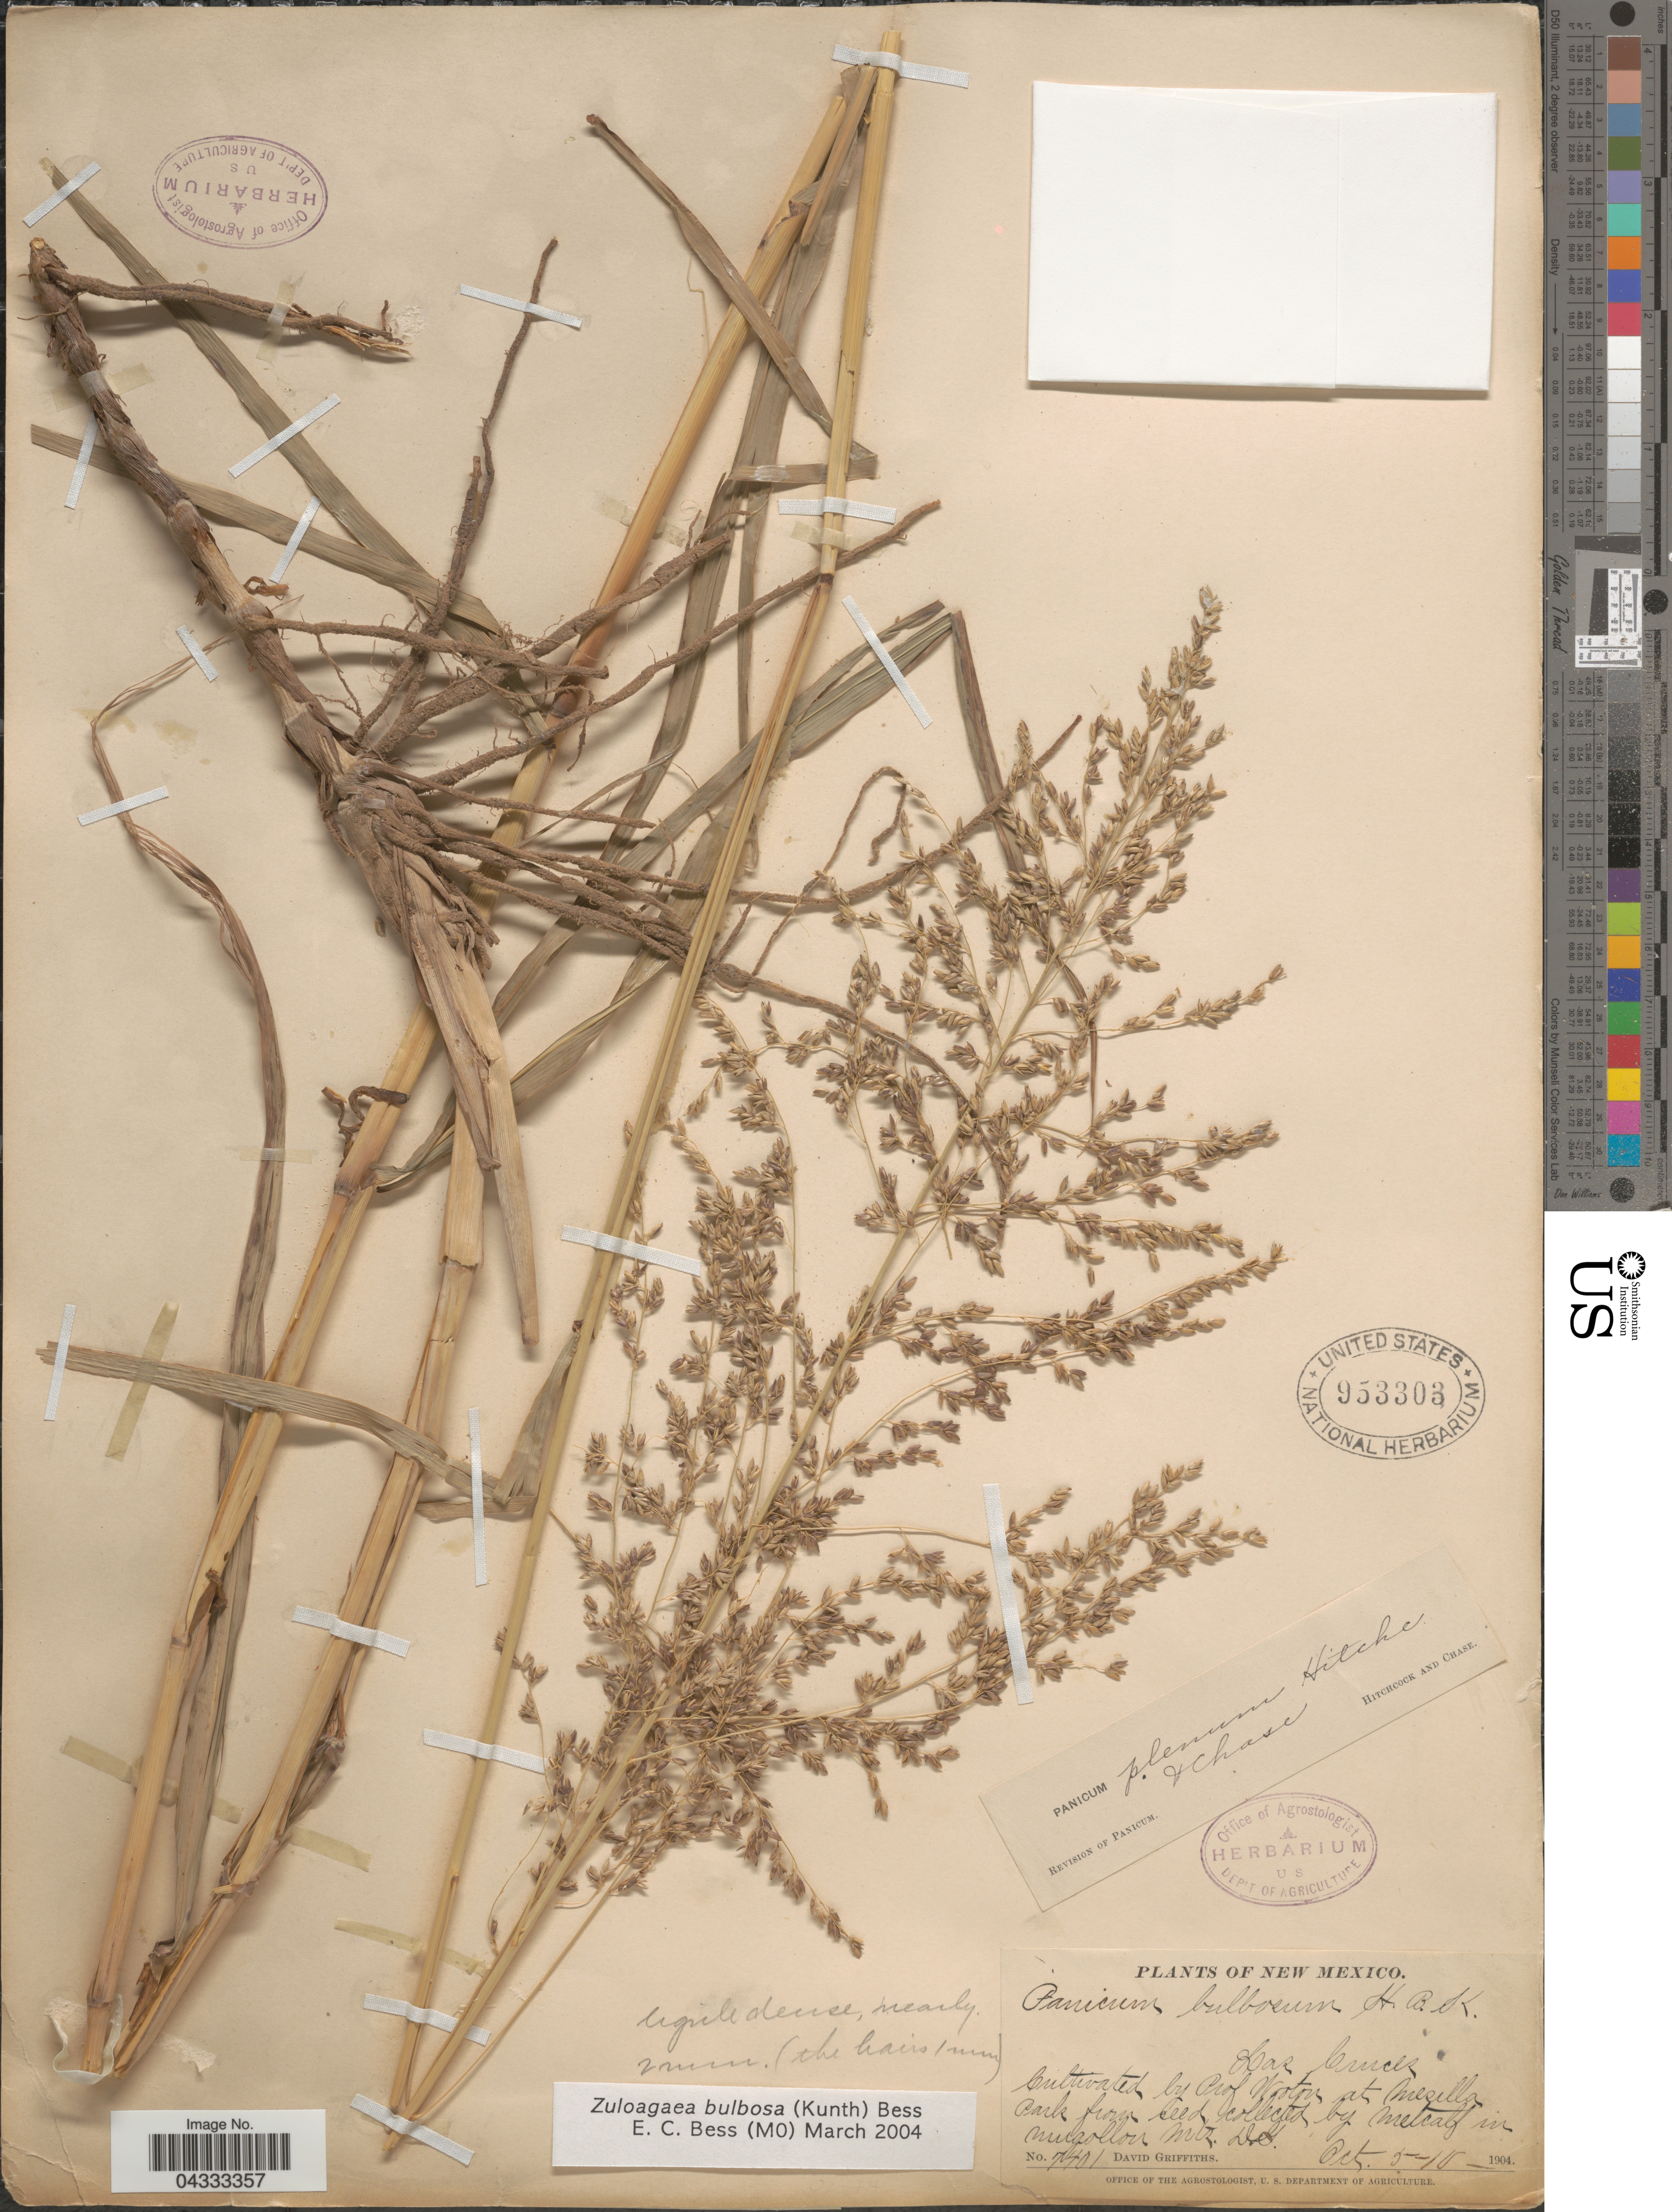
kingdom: Plantae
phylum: Tracheophyta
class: Liliopsida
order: Poales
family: Poaceae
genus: Zuloagaea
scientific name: Zuloagaea bulbosa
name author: (Kunth) E. Bess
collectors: D. Griffiths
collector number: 7401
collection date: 1904-10-05/1904-10-10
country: United States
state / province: New Mexico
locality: Las Cruces. Cultivated by Prof Wooton at Mesilla Park.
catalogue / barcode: US 953303